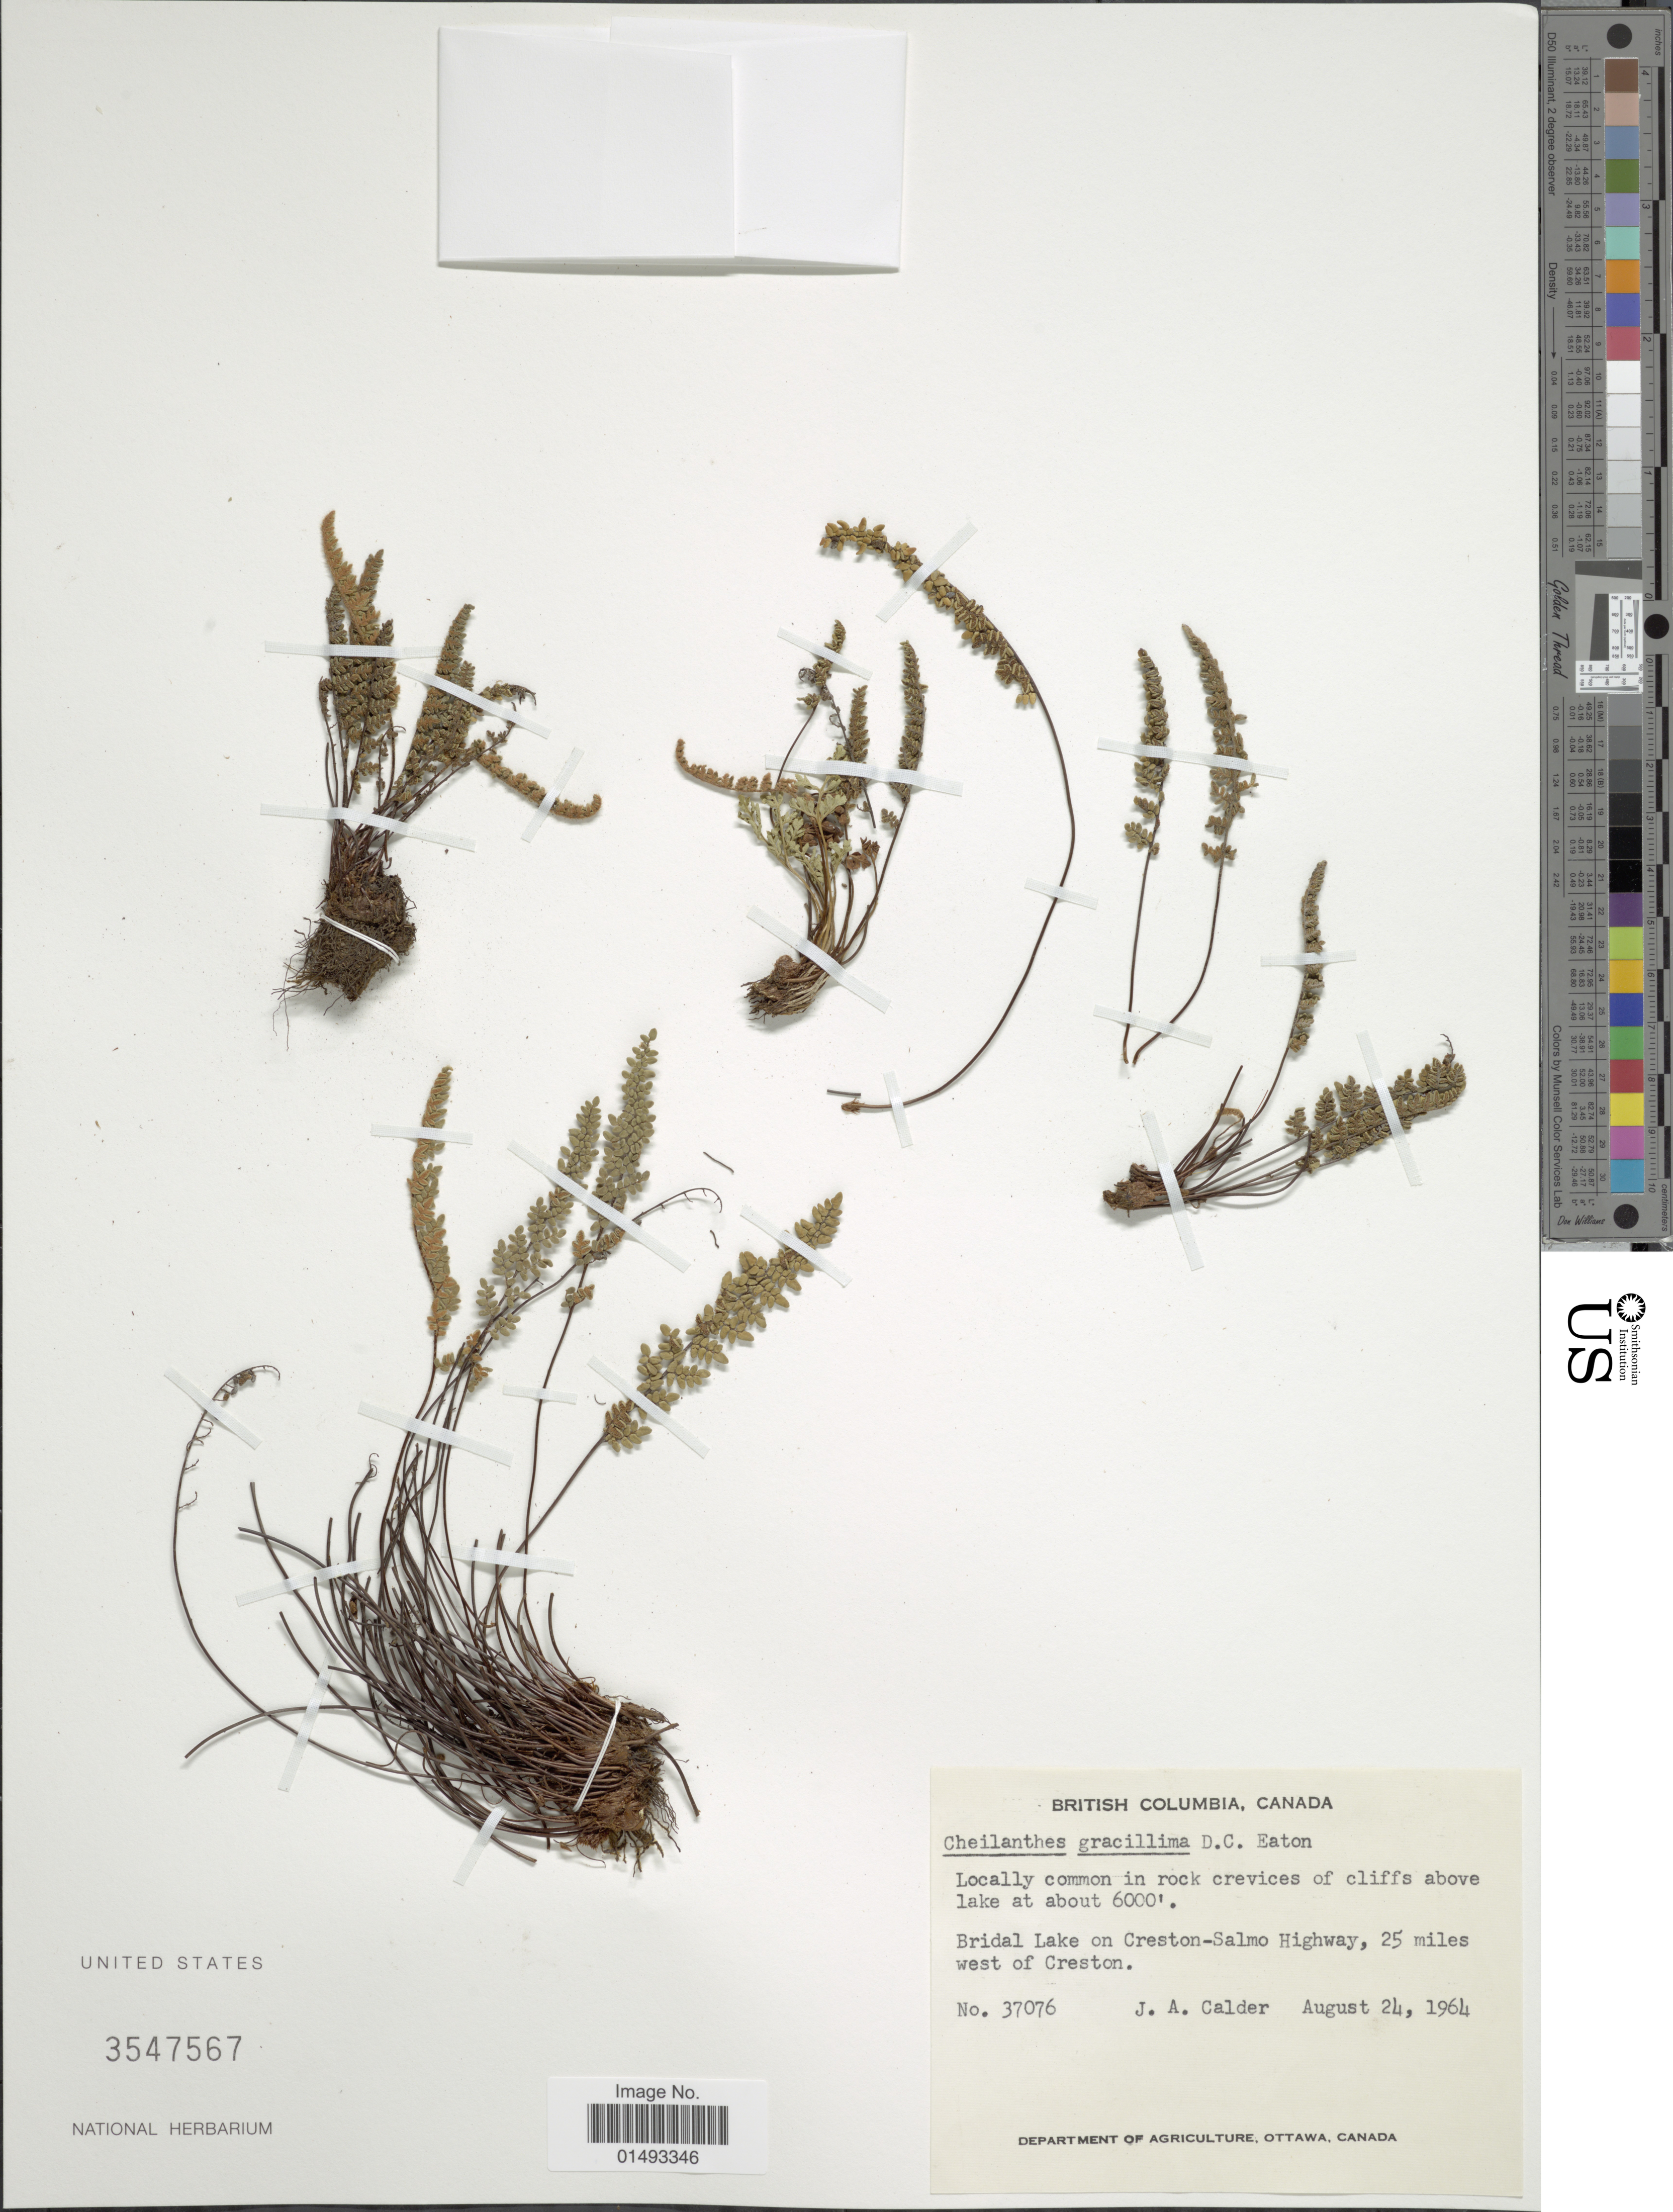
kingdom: Plantae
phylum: Tracheophyta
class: Polypodiopsida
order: Polypodiales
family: Pteridaceae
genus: Myriopteris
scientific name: Myriopteris gracillima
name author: (D.C. Eaton) J. Sm.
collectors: J. A. Calder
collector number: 37076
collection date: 1964-08-24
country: Canada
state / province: British Columbia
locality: Bridal Lake on Creston-Salmo Highway, 25 miles west of Creston, Locally common in rock crevices of cliffs above lake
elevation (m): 1829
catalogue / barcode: US 3547567